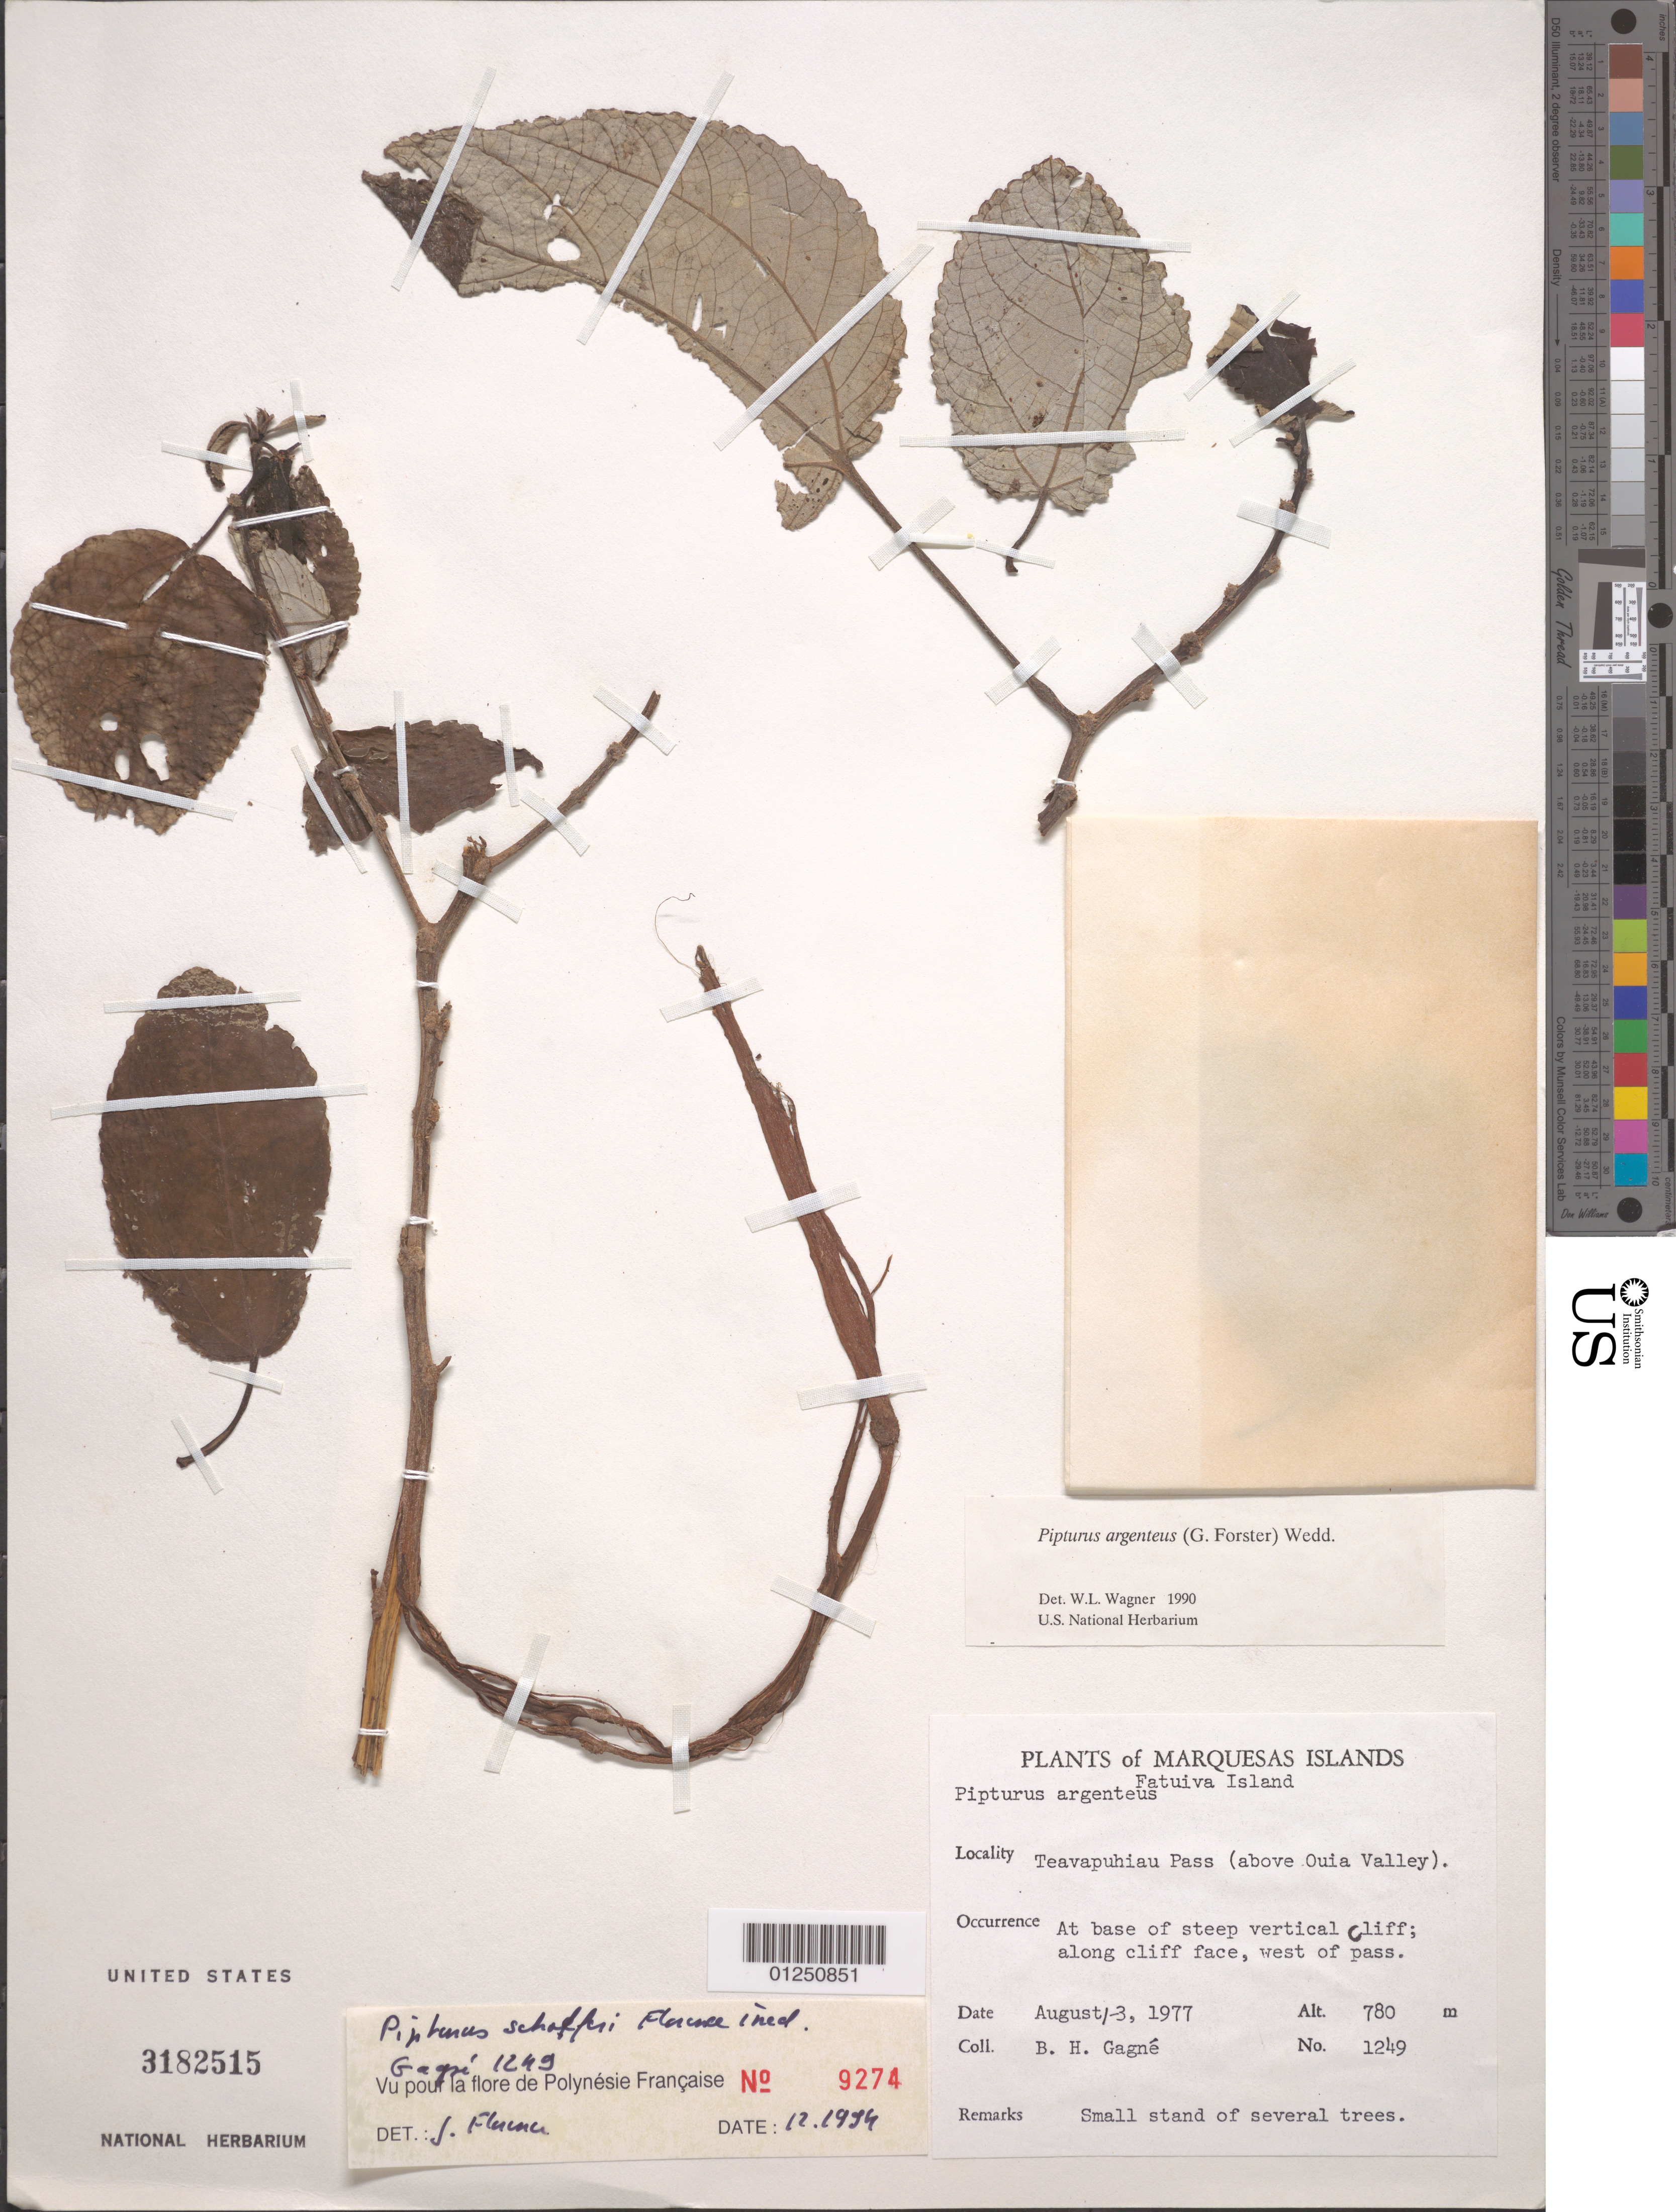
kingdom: Plantae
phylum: Tracheophyta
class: Magnoliopsida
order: Rosales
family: Urticaceae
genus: Pipturus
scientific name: Pipturus schaeferi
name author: J. Florence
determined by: Florence, J.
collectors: B. H. Gagné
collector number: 1249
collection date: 1977-08-01/1977-08-03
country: French Polynesia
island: Fatu Hiva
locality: Teavapuhiau Pass (above Ouia Valley)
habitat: At base of steep vertical cliff, along cliff face, W of pass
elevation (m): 780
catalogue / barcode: US 3182515